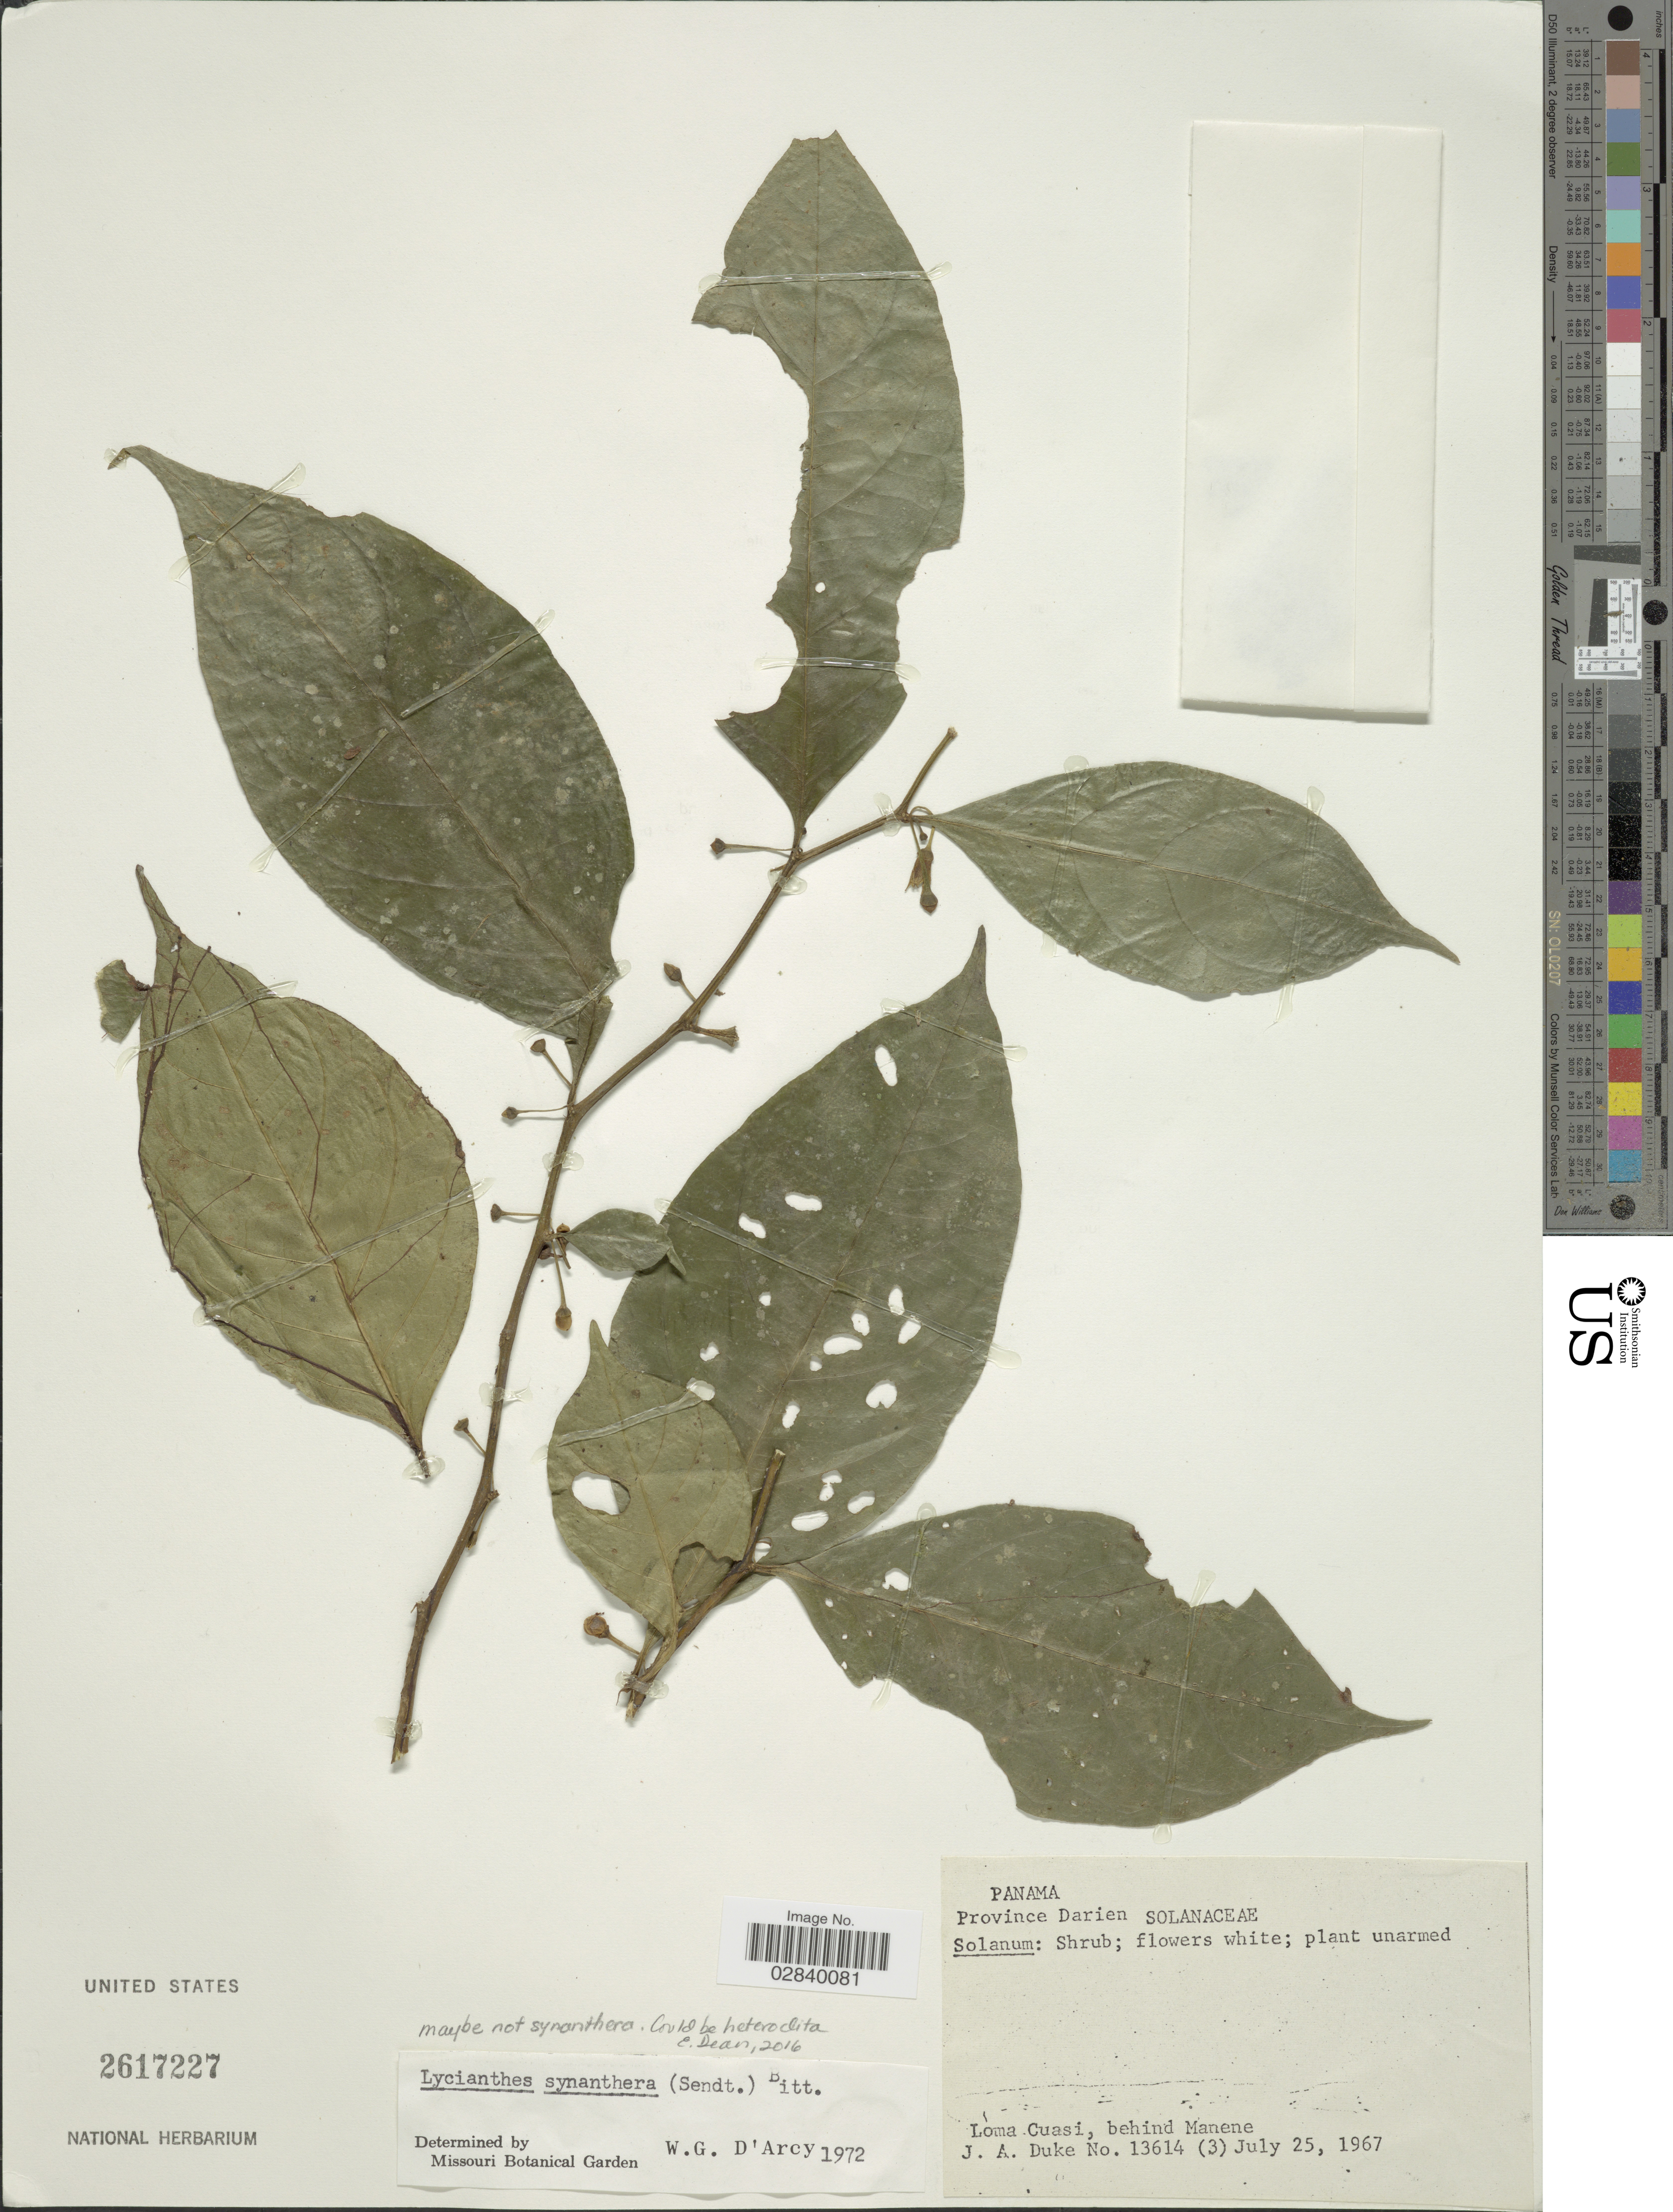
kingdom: Plantae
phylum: Tracheophyta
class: Magnoliopsida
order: Solanales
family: Solanaceae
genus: Lycianthes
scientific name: Lycianthes synanthera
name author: (Sendtn.) Bitter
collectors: J. A. Duke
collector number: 13614(3)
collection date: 1967-07-25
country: Panama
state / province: Darién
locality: Loma Cuasi, behind Manene.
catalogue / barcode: US 2617227